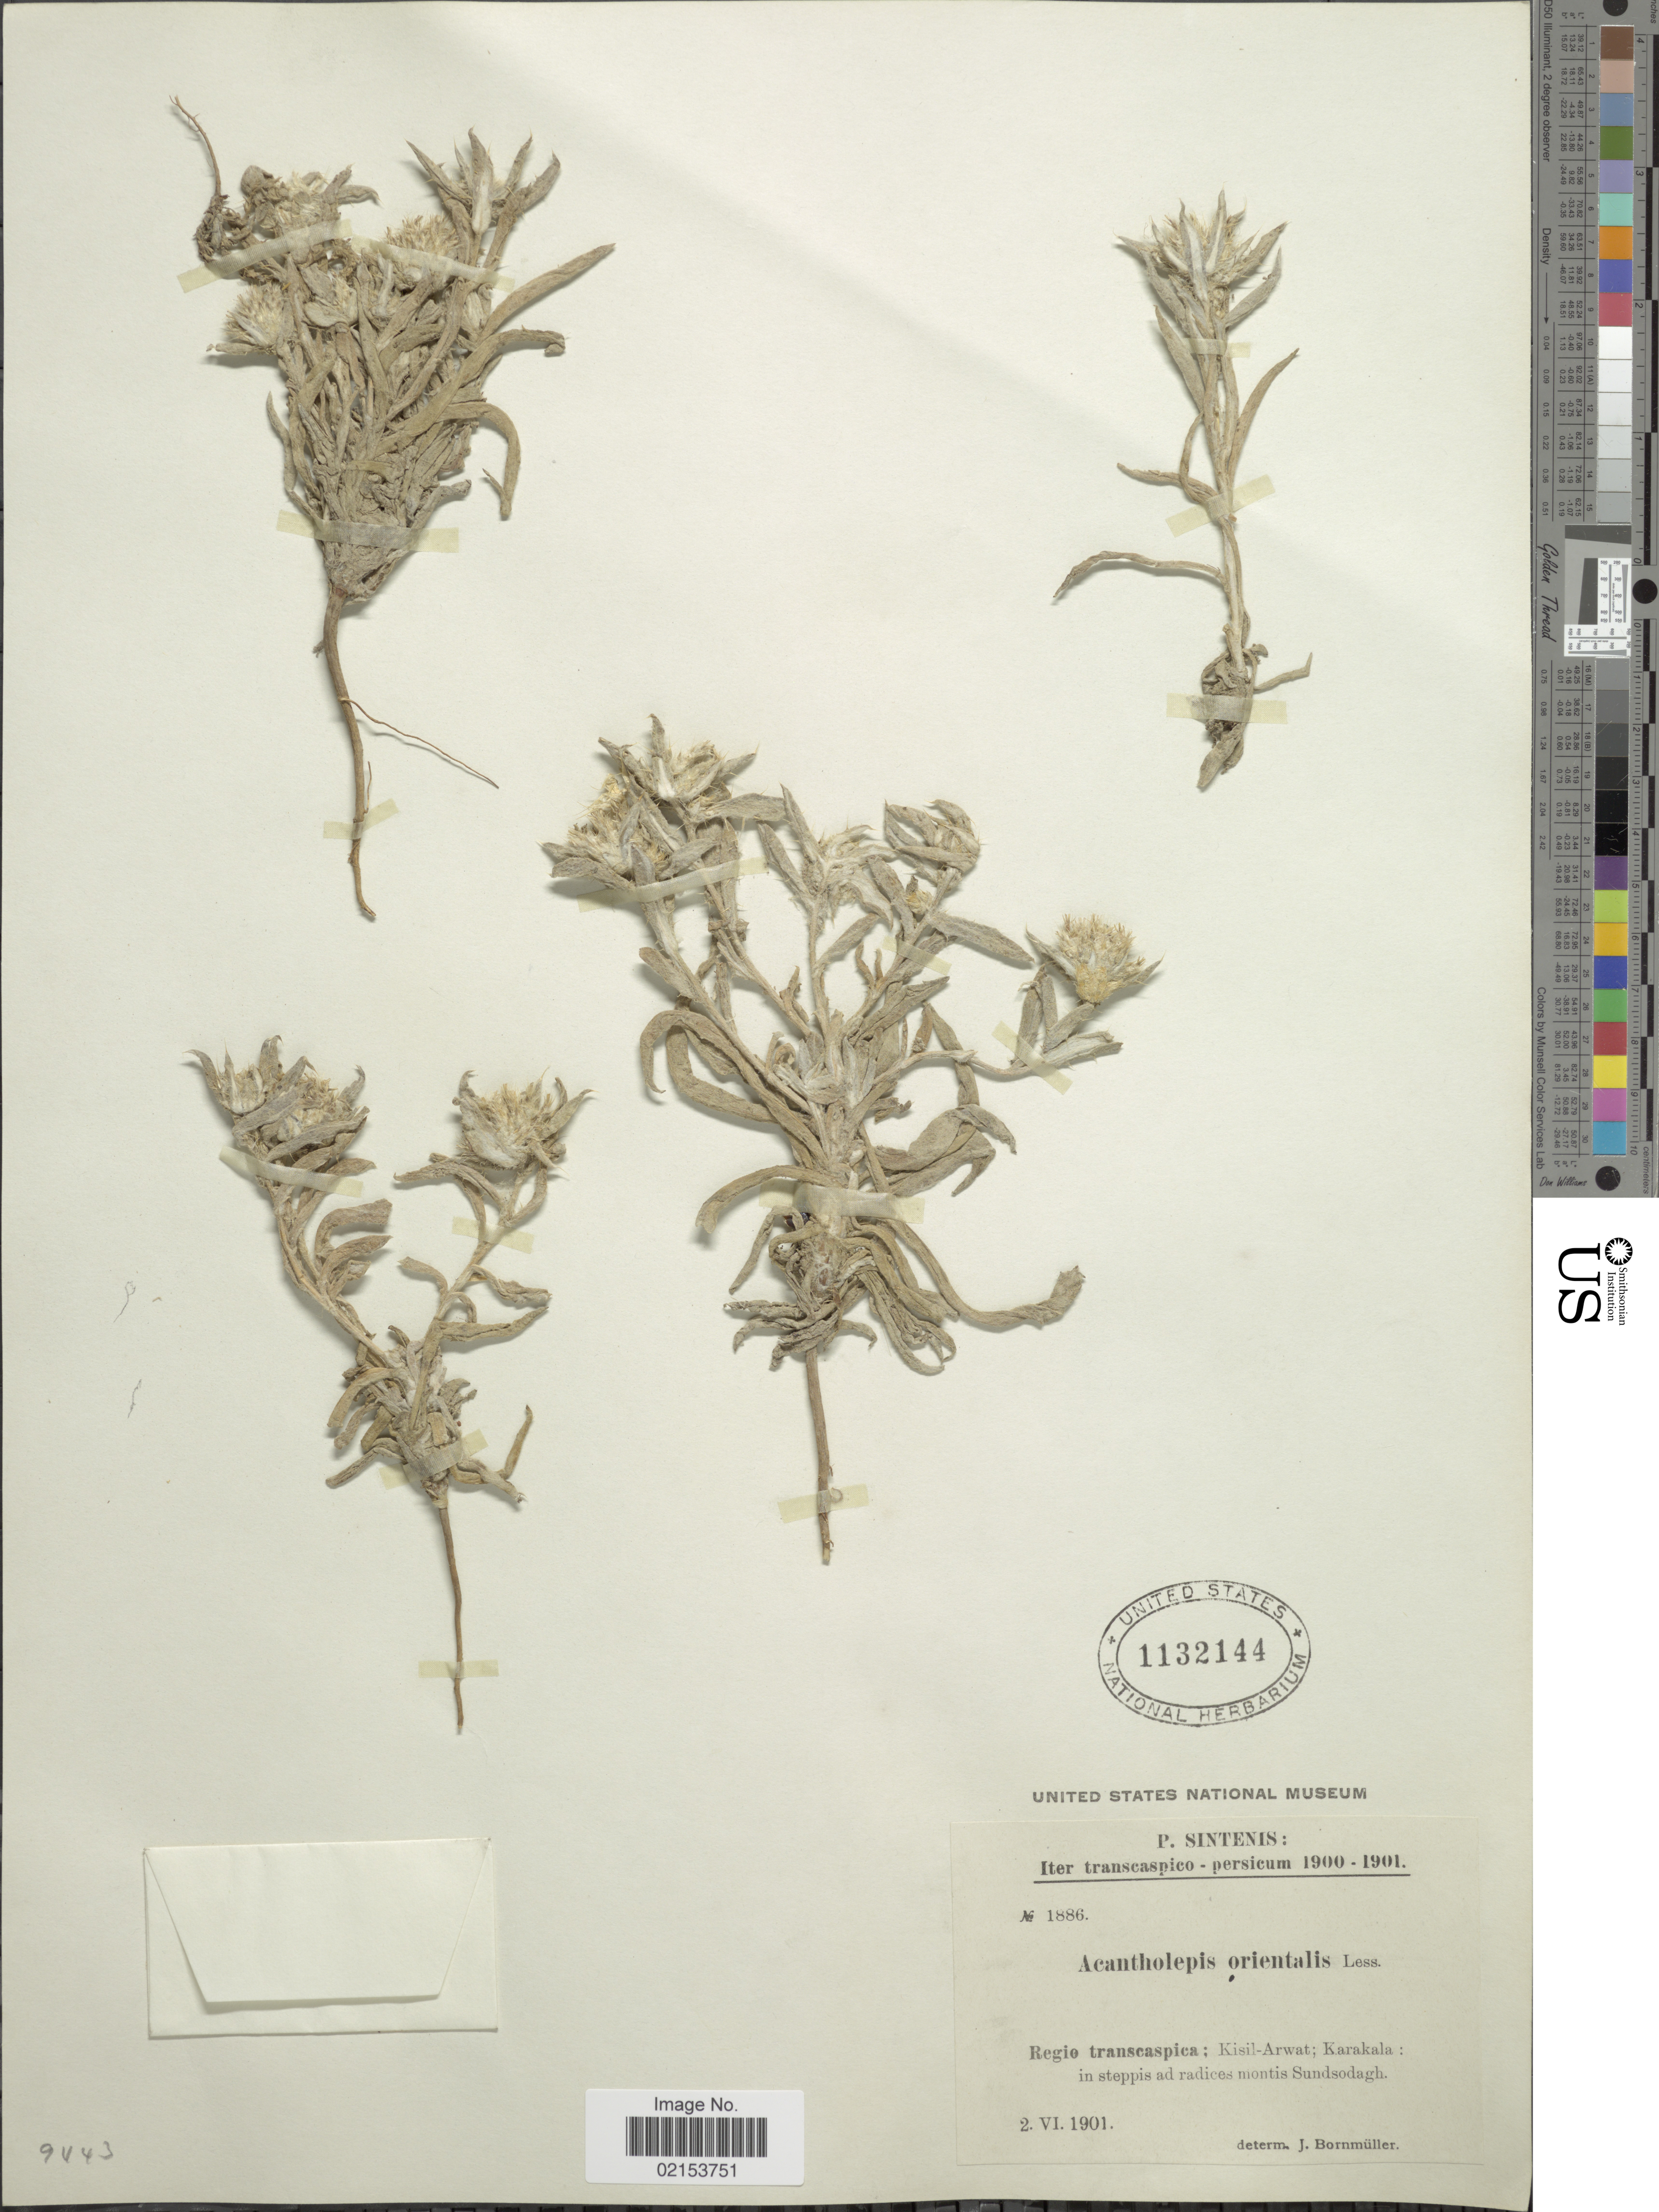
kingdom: Plantae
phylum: Tracheophyta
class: Magnoliopsida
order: Asterales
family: Asteraceae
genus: Echinops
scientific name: Echinops acantholepis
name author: Jaub. & Spach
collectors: P. Sintenis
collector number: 1886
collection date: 1901-06-02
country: Turkmenistan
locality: Persicum. Regio transcaspica. Kisil-Arwat; Karakala, ad radices montis Sundsodagh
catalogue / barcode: US 1132144